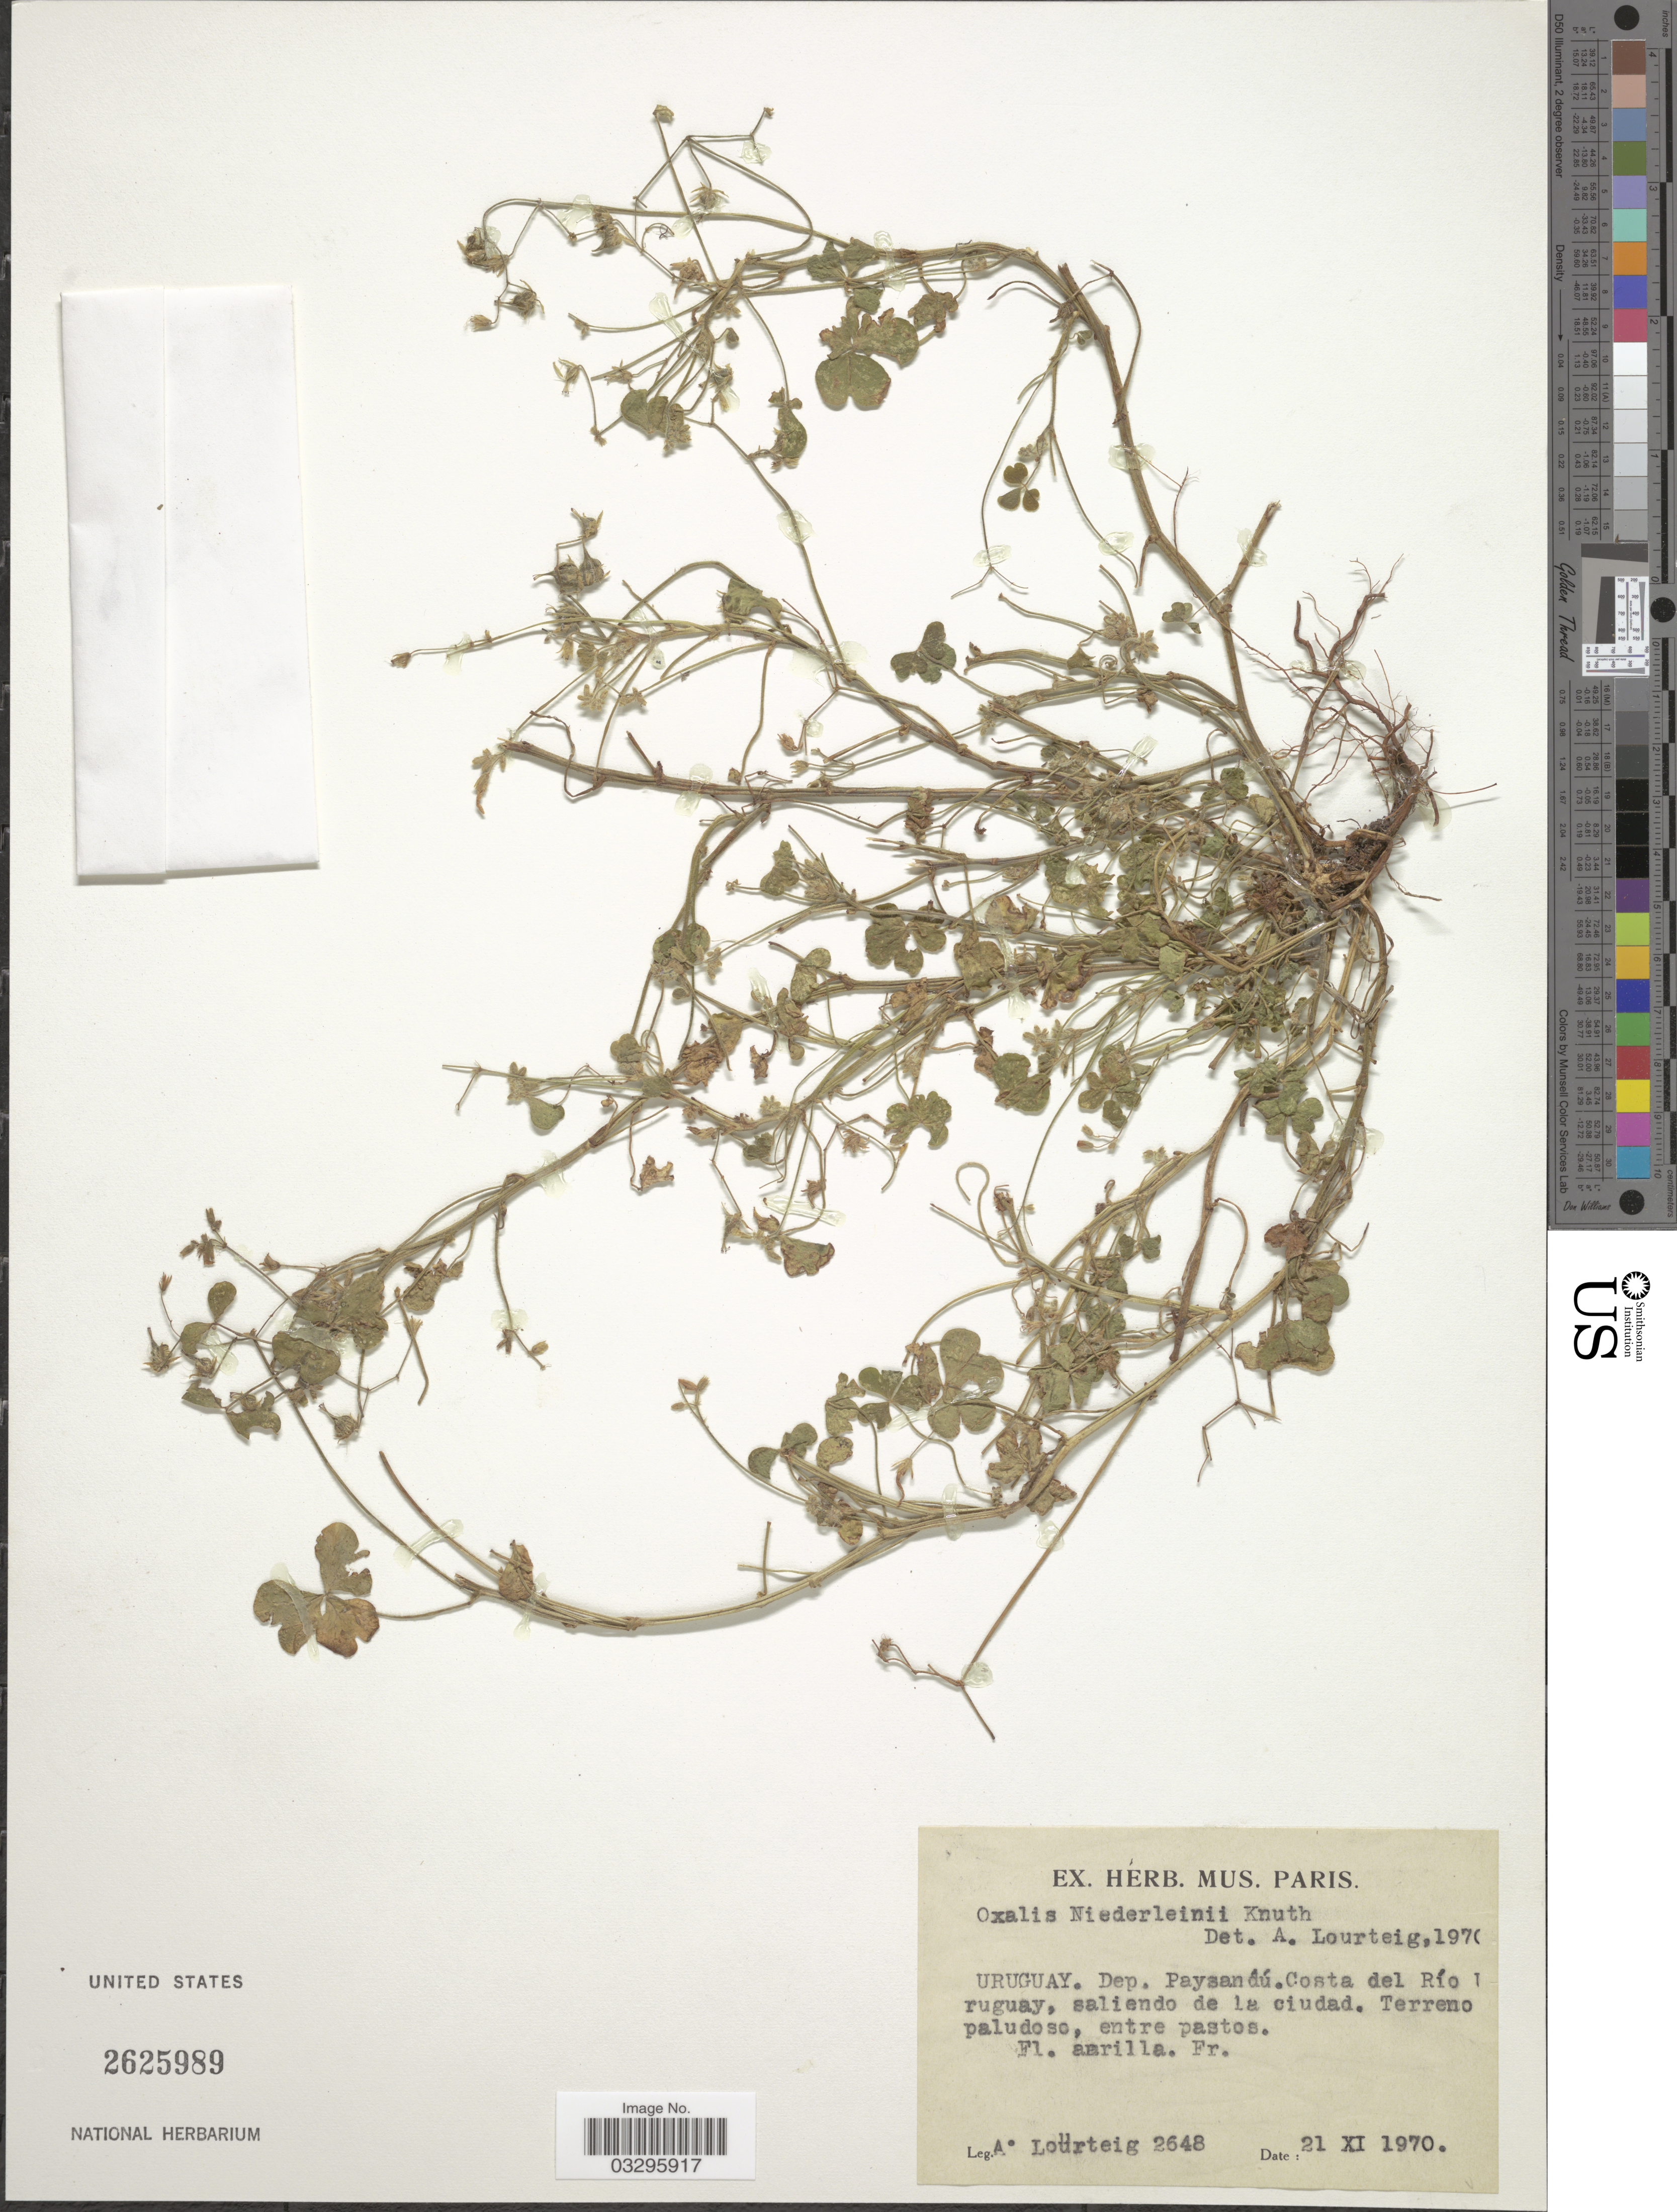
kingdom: Plantae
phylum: Tracheophyta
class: Magnoliopsida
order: Oxalidales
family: Oxalidaceae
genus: Oxalis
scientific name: Oxalis niederleinii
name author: R. Knuth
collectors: A. Lourteig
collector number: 2648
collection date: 1970-11-21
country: Uruguay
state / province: Paysandu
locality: Dep. Paysandú. Costa del Río Uruguay, saliendo de la ciudad. Terreno paludoso, entre pastos.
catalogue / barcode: US 2625989